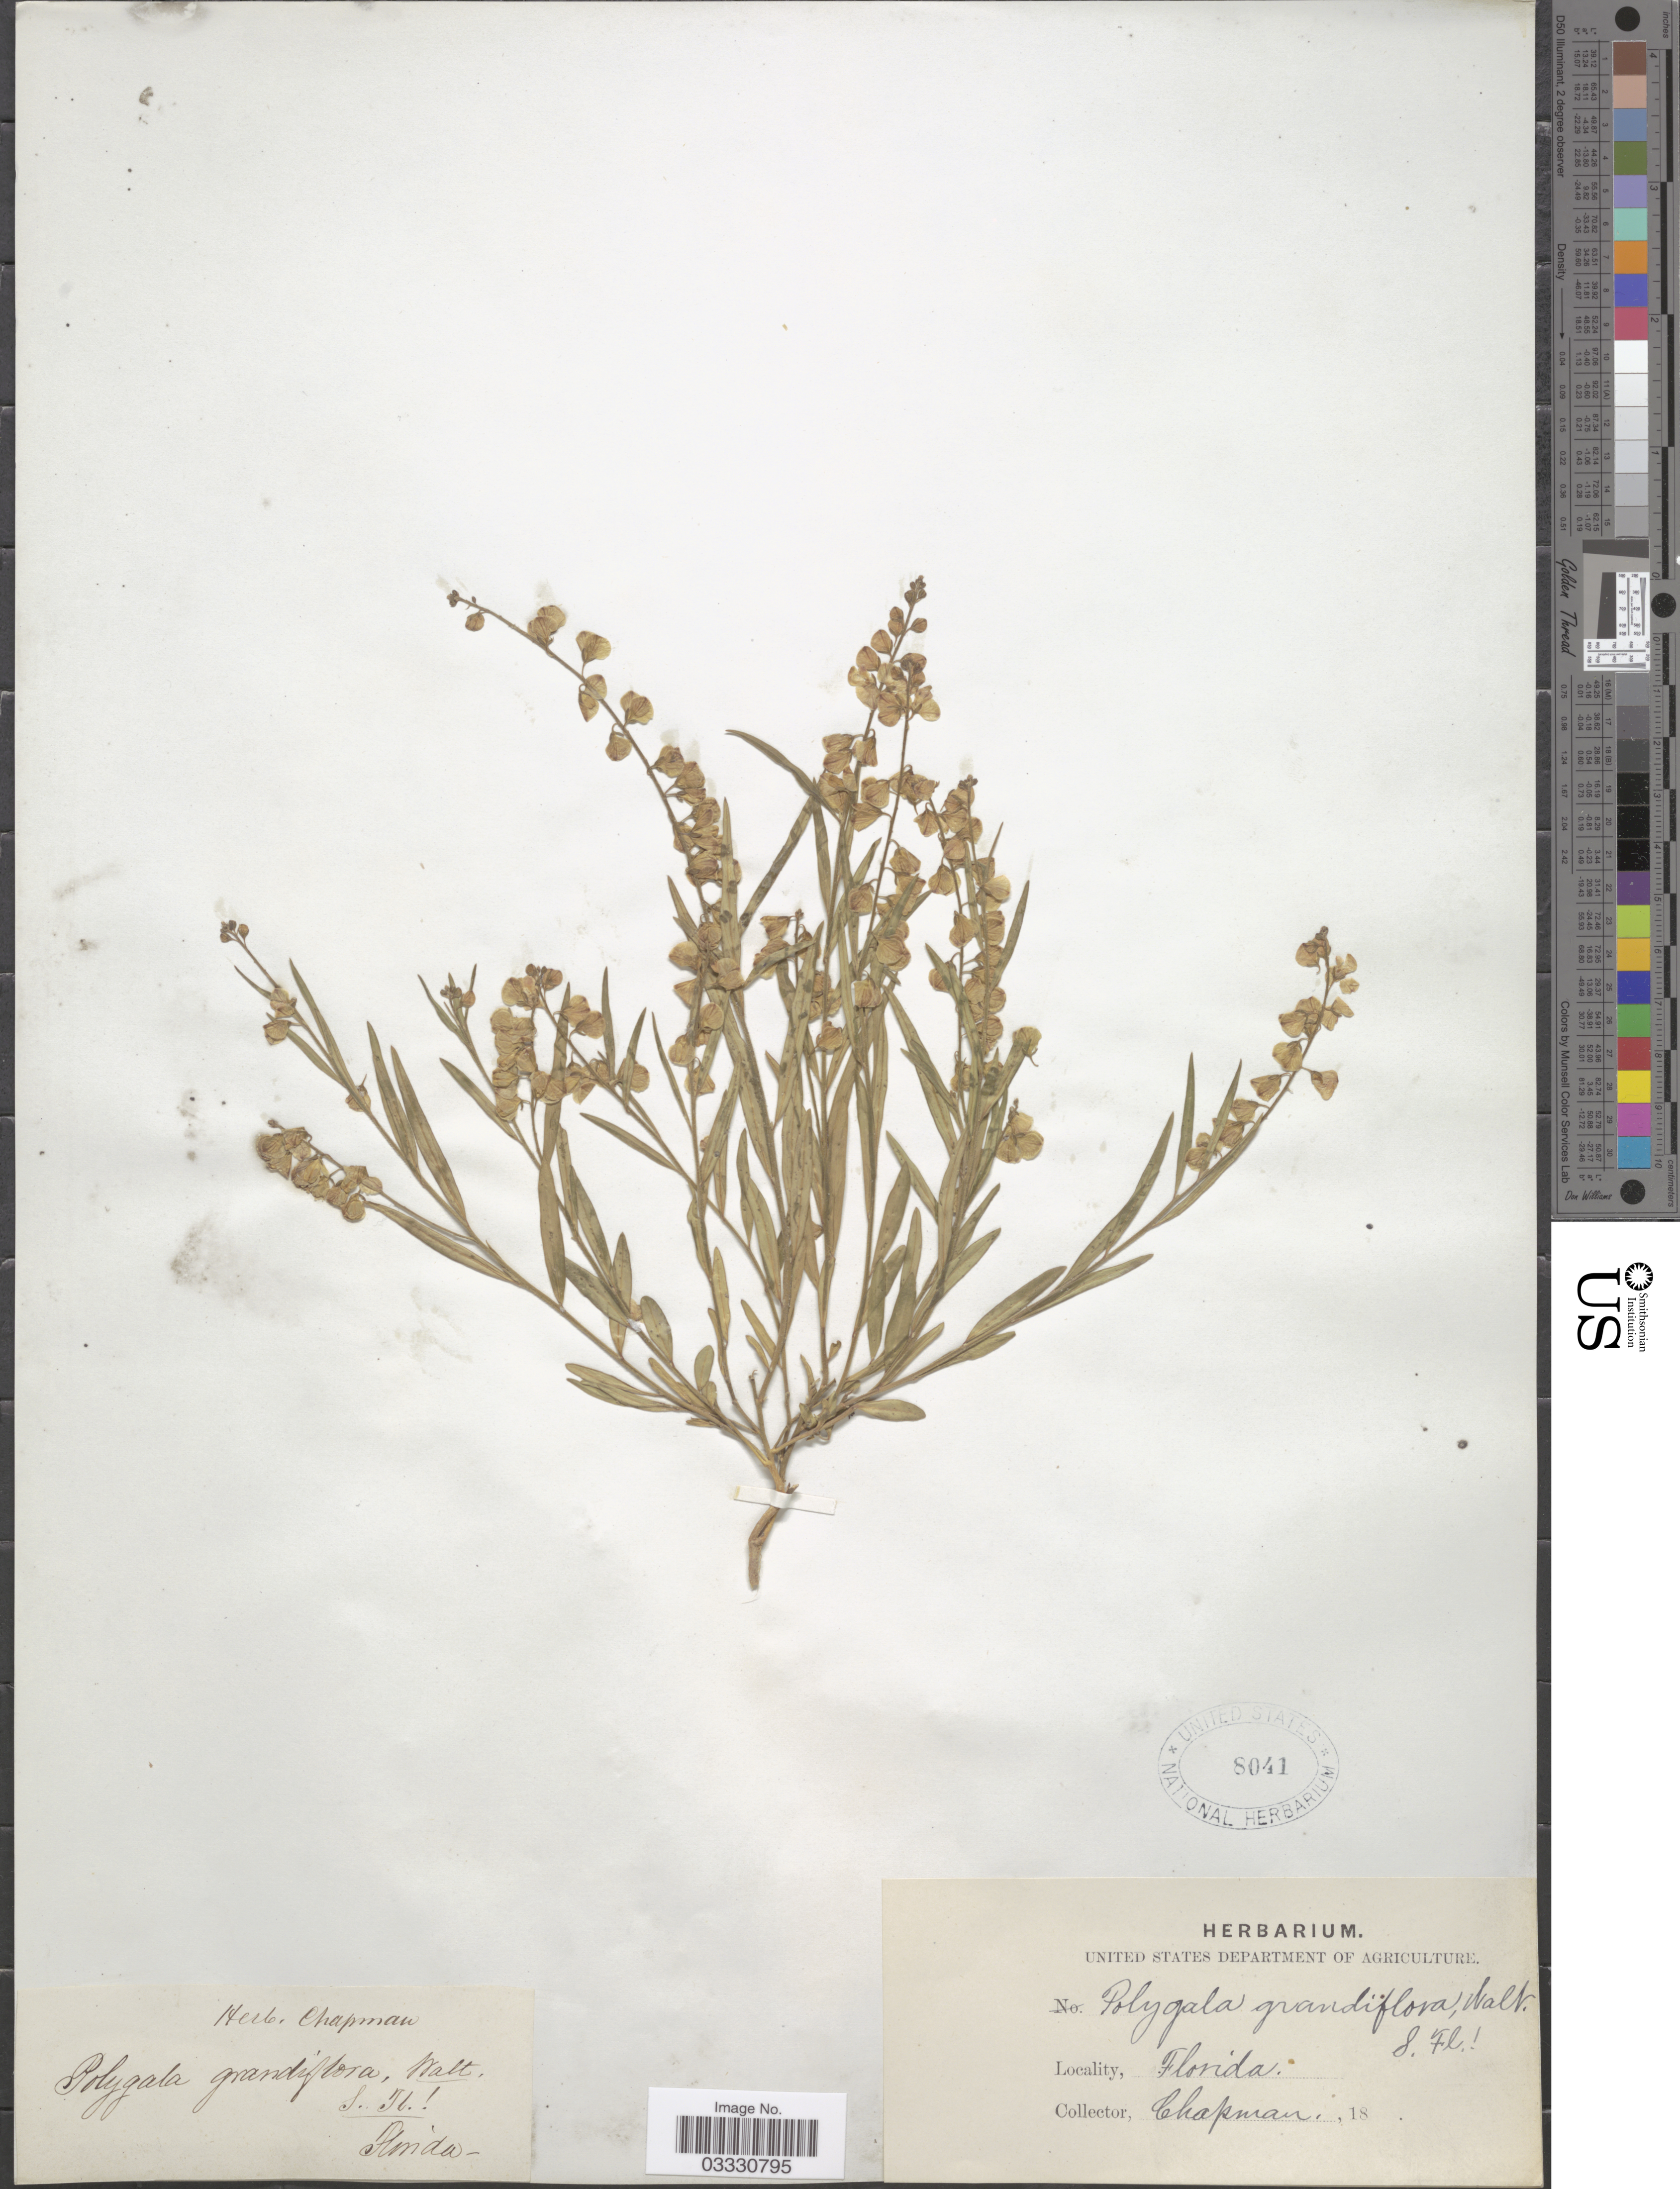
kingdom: Plantae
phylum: Tracheophyta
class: Magnoliopsida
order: Fabales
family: Polygalaceae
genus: Asemeia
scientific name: Asemeia grandiflora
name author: (Walter) Small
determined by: Strong, Mark T., (BOT), Smithsonian Institution - National Museum of Natural History (UNITED STATES)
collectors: A. Chapman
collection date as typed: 18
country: United States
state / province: Florida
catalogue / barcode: US 8041